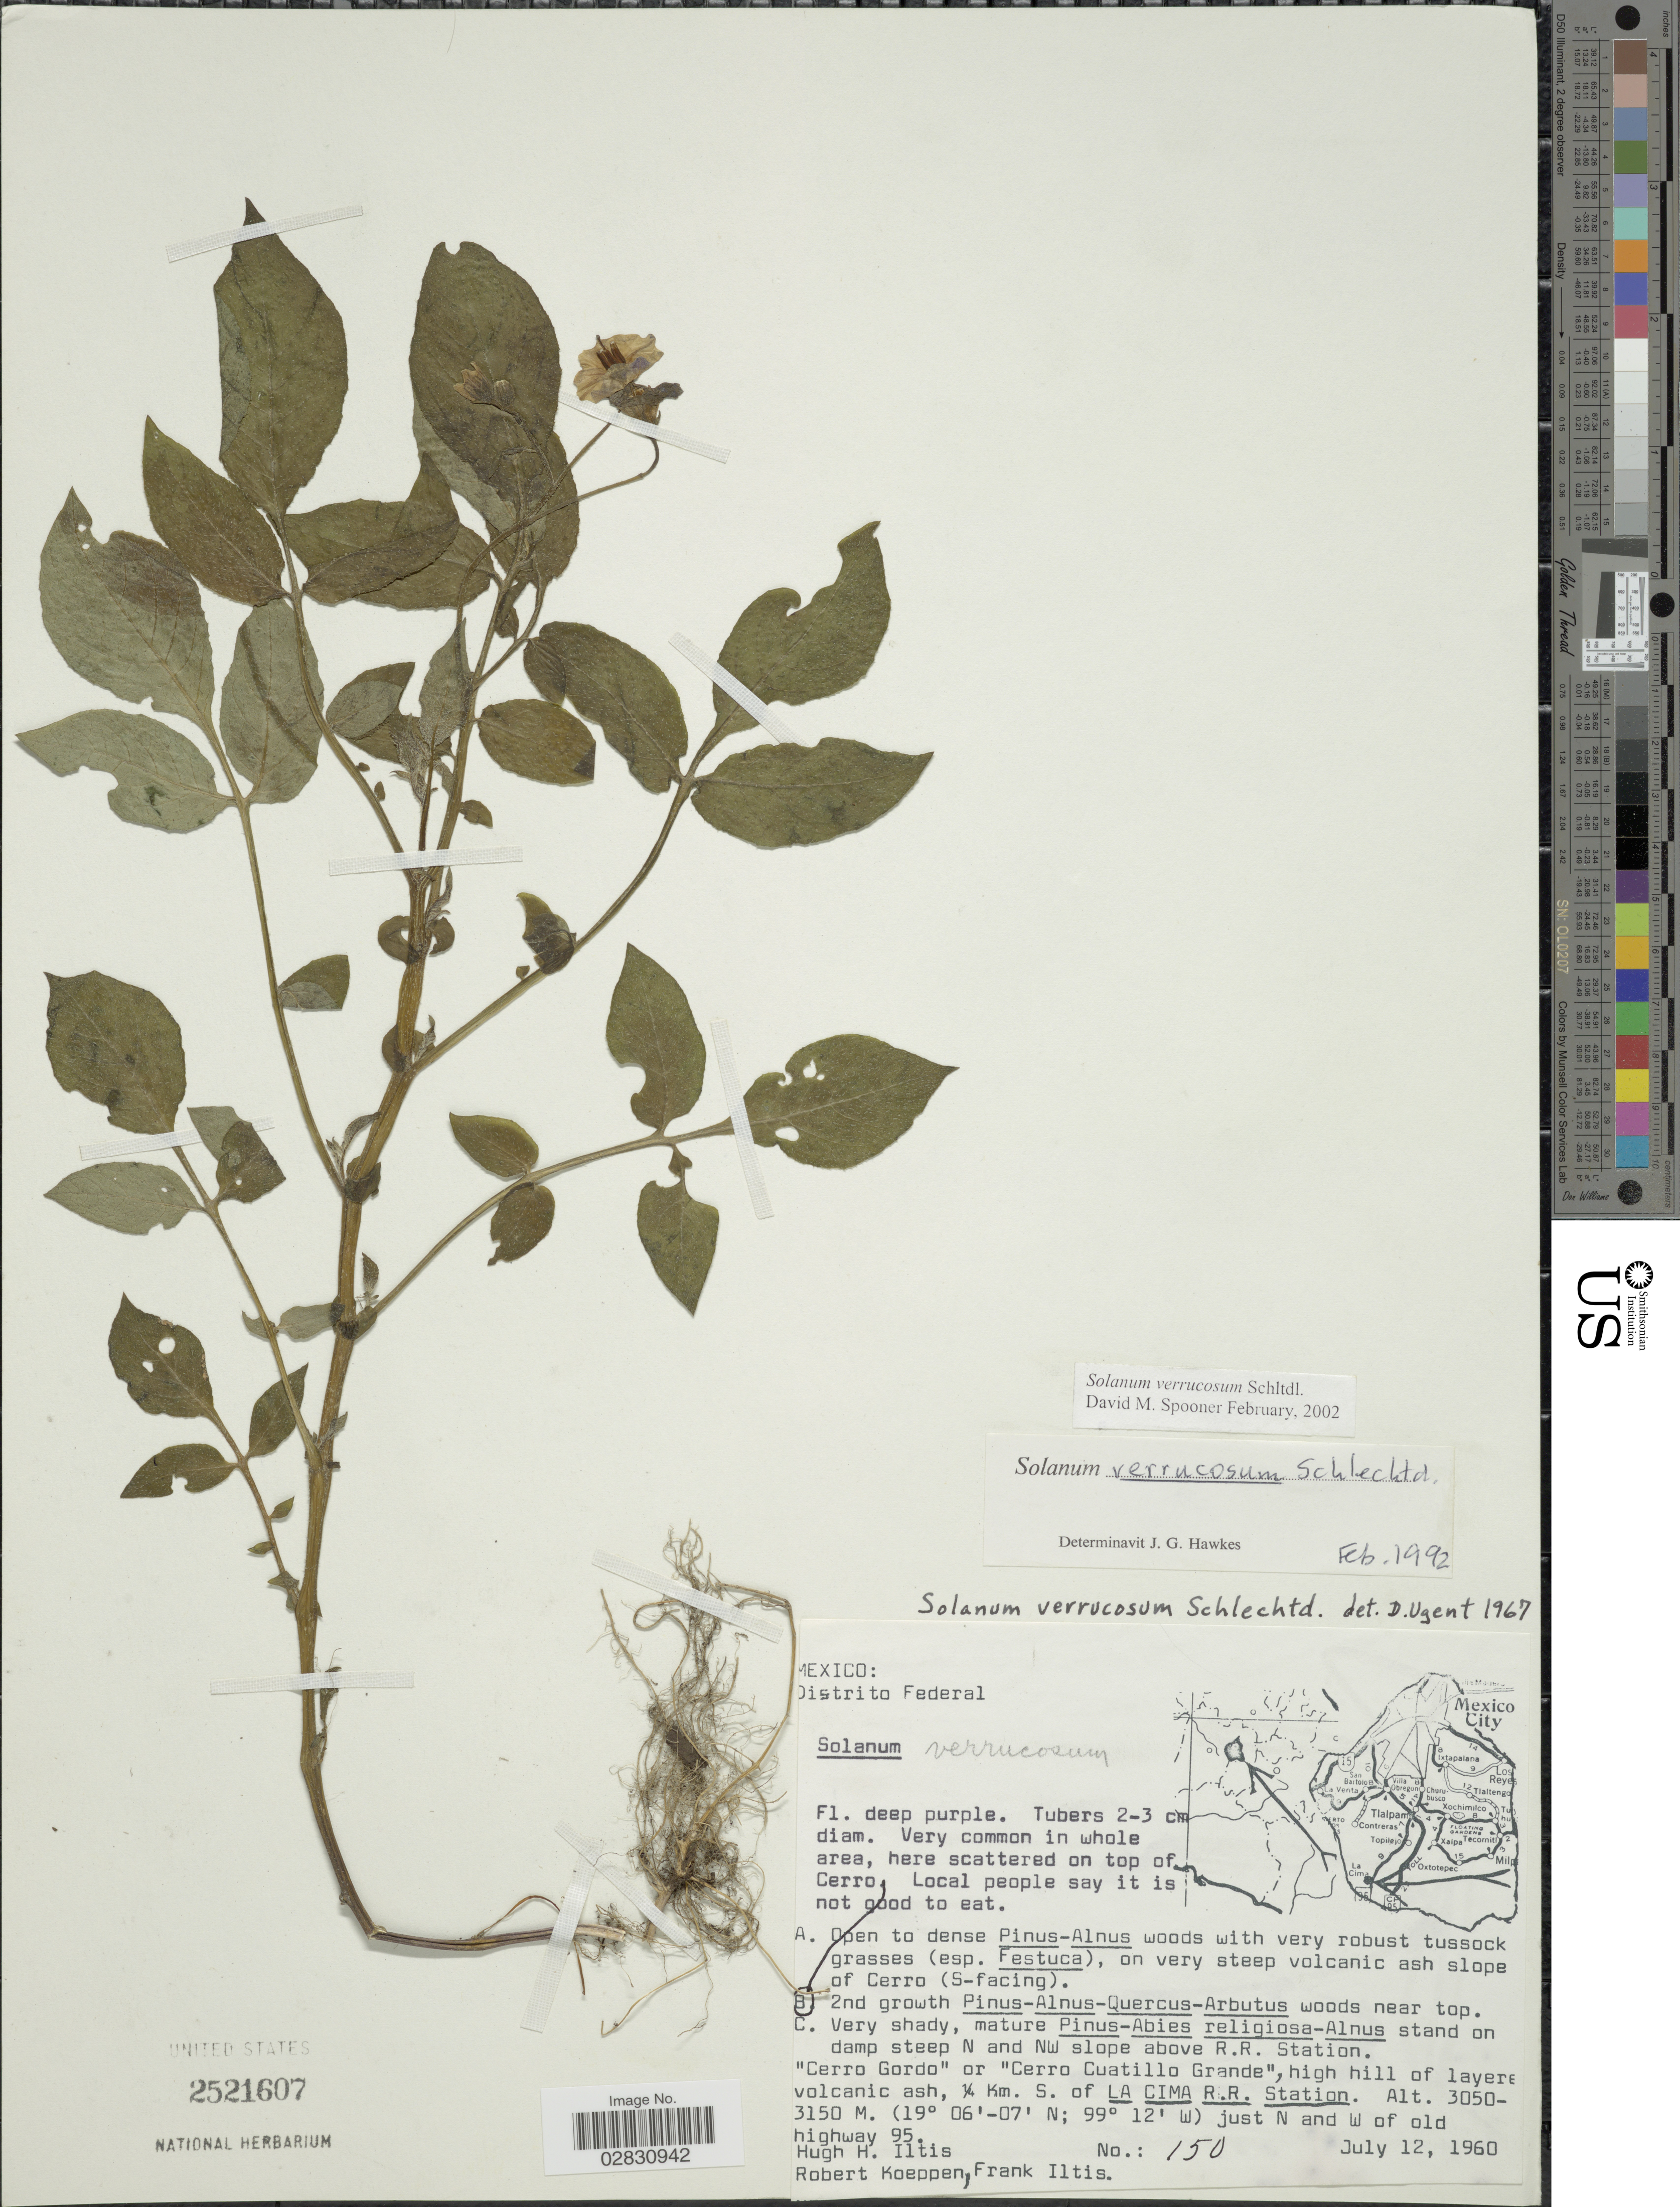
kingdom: Plantae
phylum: Tracheophyta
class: Magnoliopsida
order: Solanales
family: Solanaceae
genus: Solanum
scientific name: Solanum verrucosum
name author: Schltdl.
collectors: H. H. Iltis, R. C. Koeppen & F. S. Iltis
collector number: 150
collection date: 1960-07-12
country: Mexico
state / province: Distrito Federal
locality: Cerro Gordo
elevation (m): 3050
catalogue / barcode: US 2521607